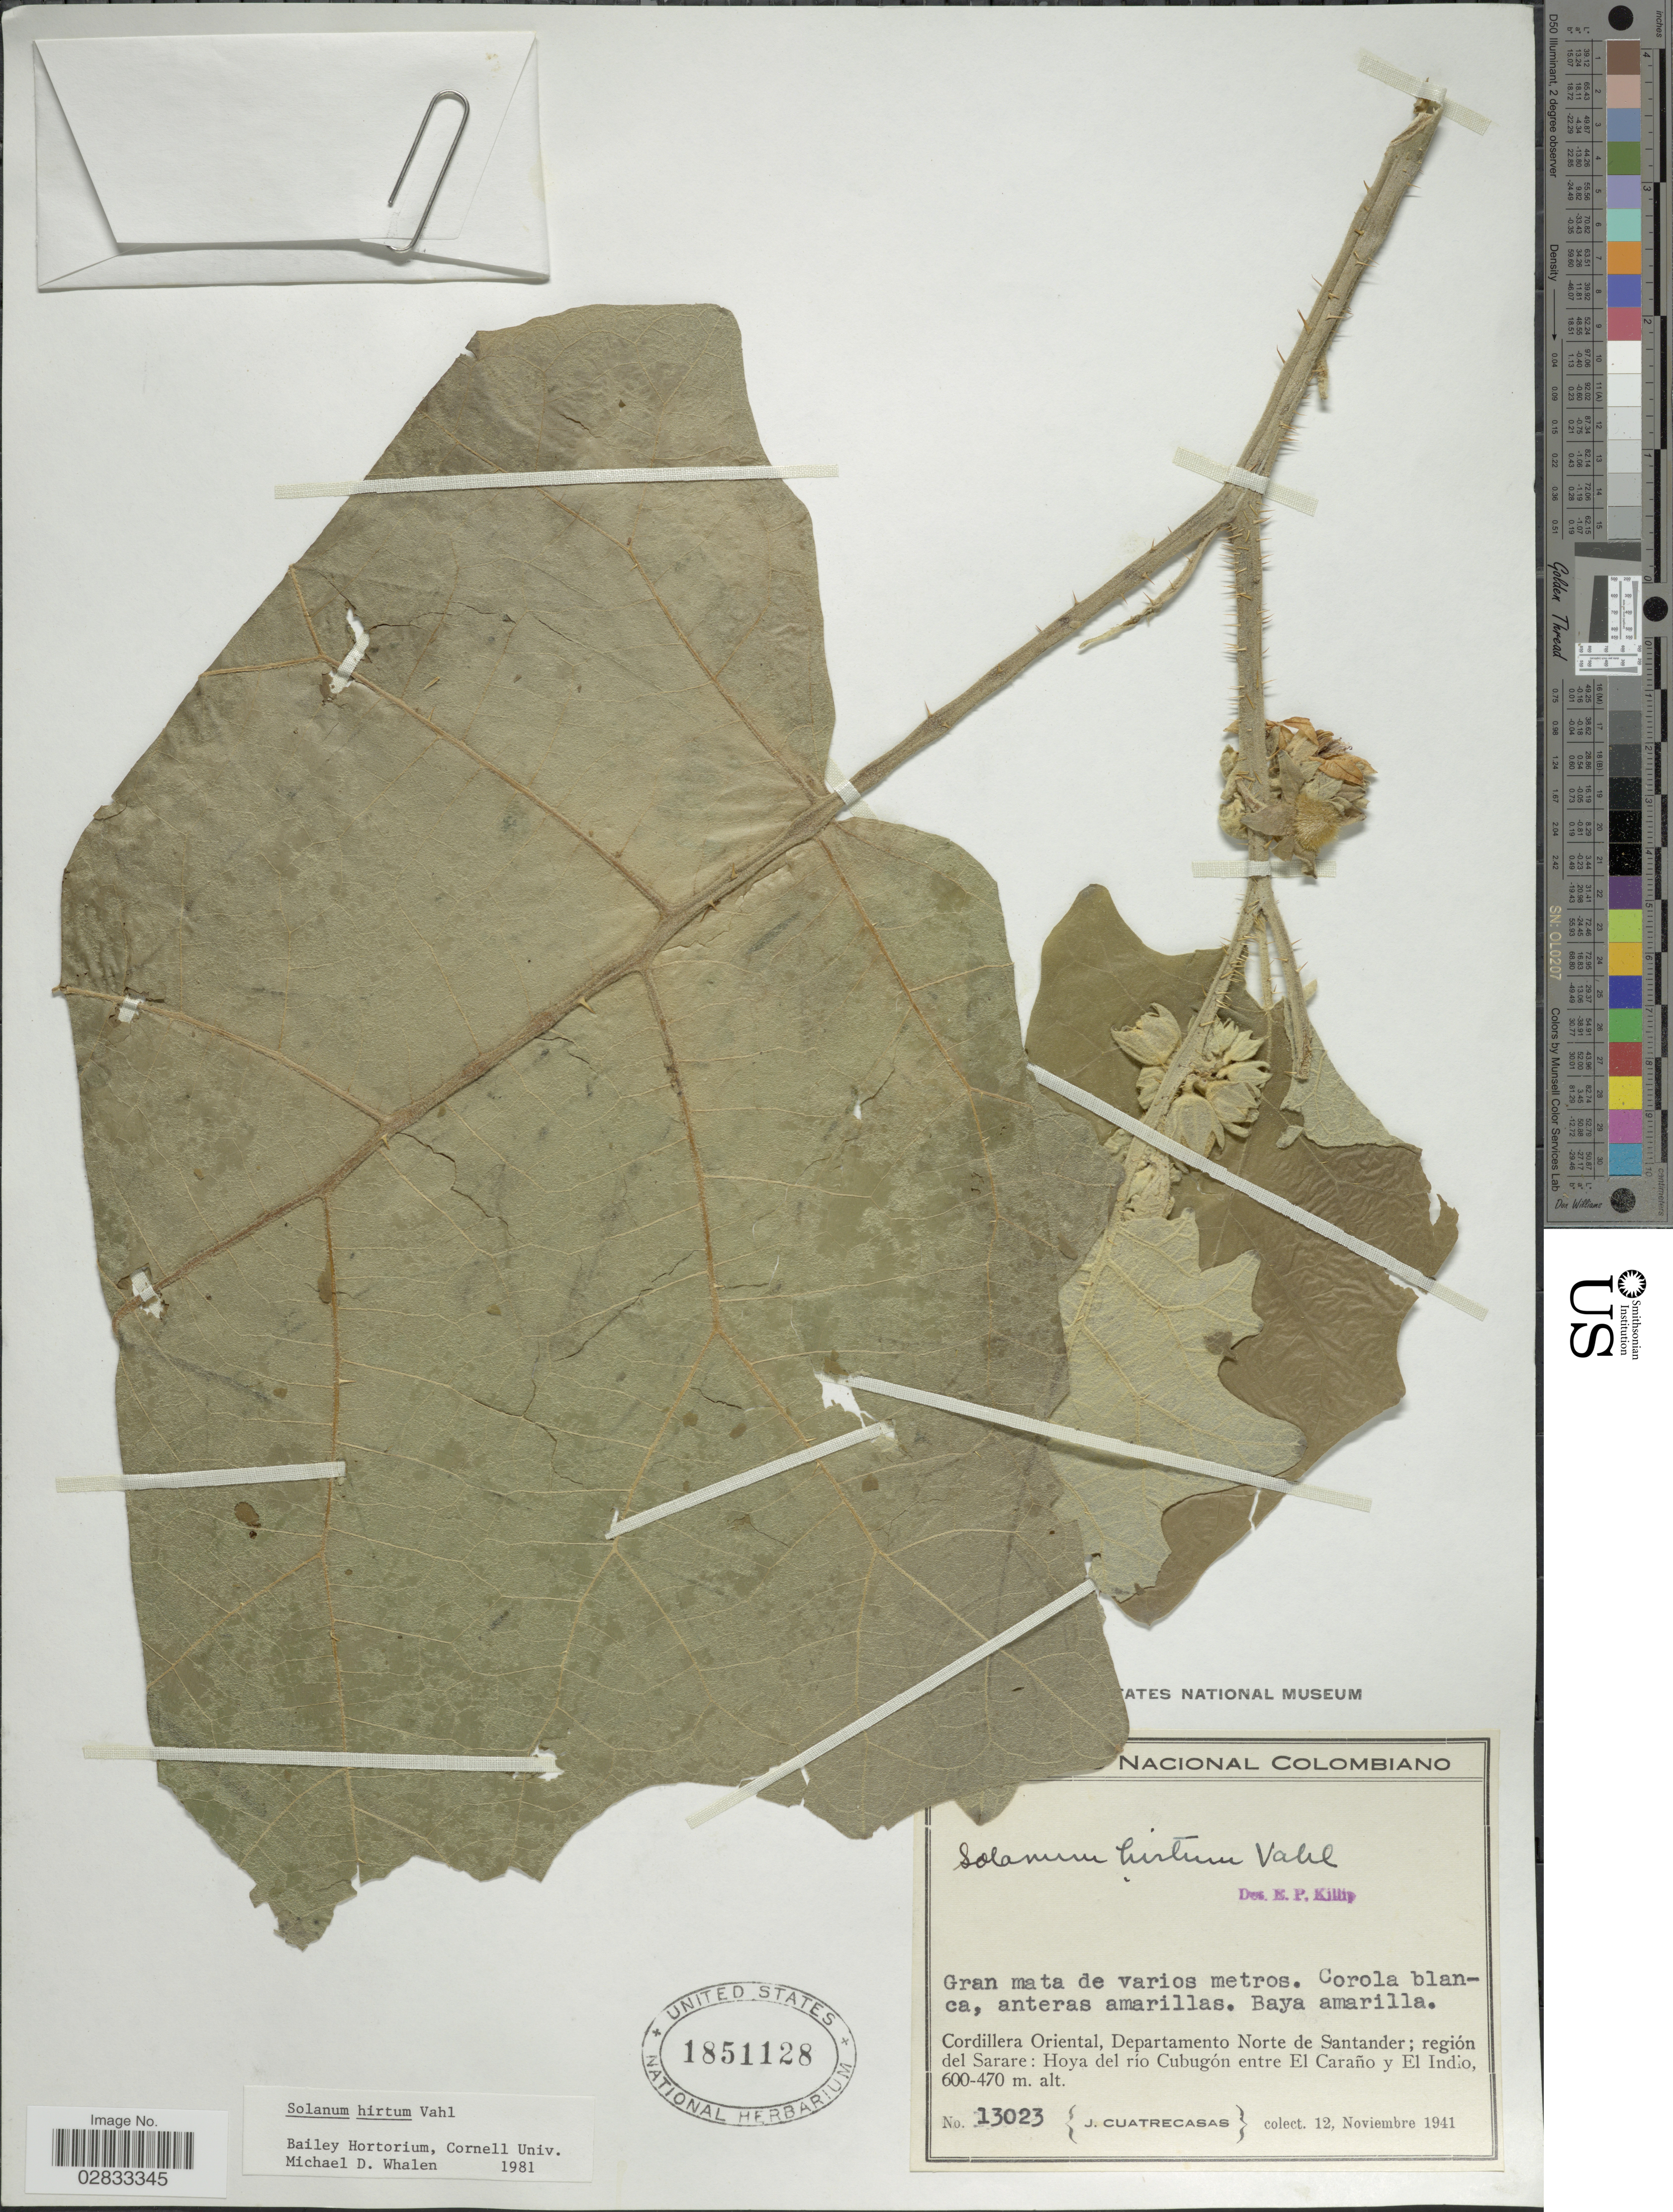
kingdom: Plantae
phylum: Tracheophyta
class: Magnoliopsida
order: Solanales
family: Solanaceae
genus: Solanum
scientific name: Solanum hirtum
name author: Vahl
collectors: J. Cuatrecasas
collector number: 13023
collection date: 1941-11-12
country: Colombia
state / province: Norte de Santander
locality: Cordillera Oriental, Departamento Norte de Santander; región del Sarare: Hoya del río Cubugón entre El Caraño y El Indio.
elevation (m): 470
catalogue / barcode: US 1851128